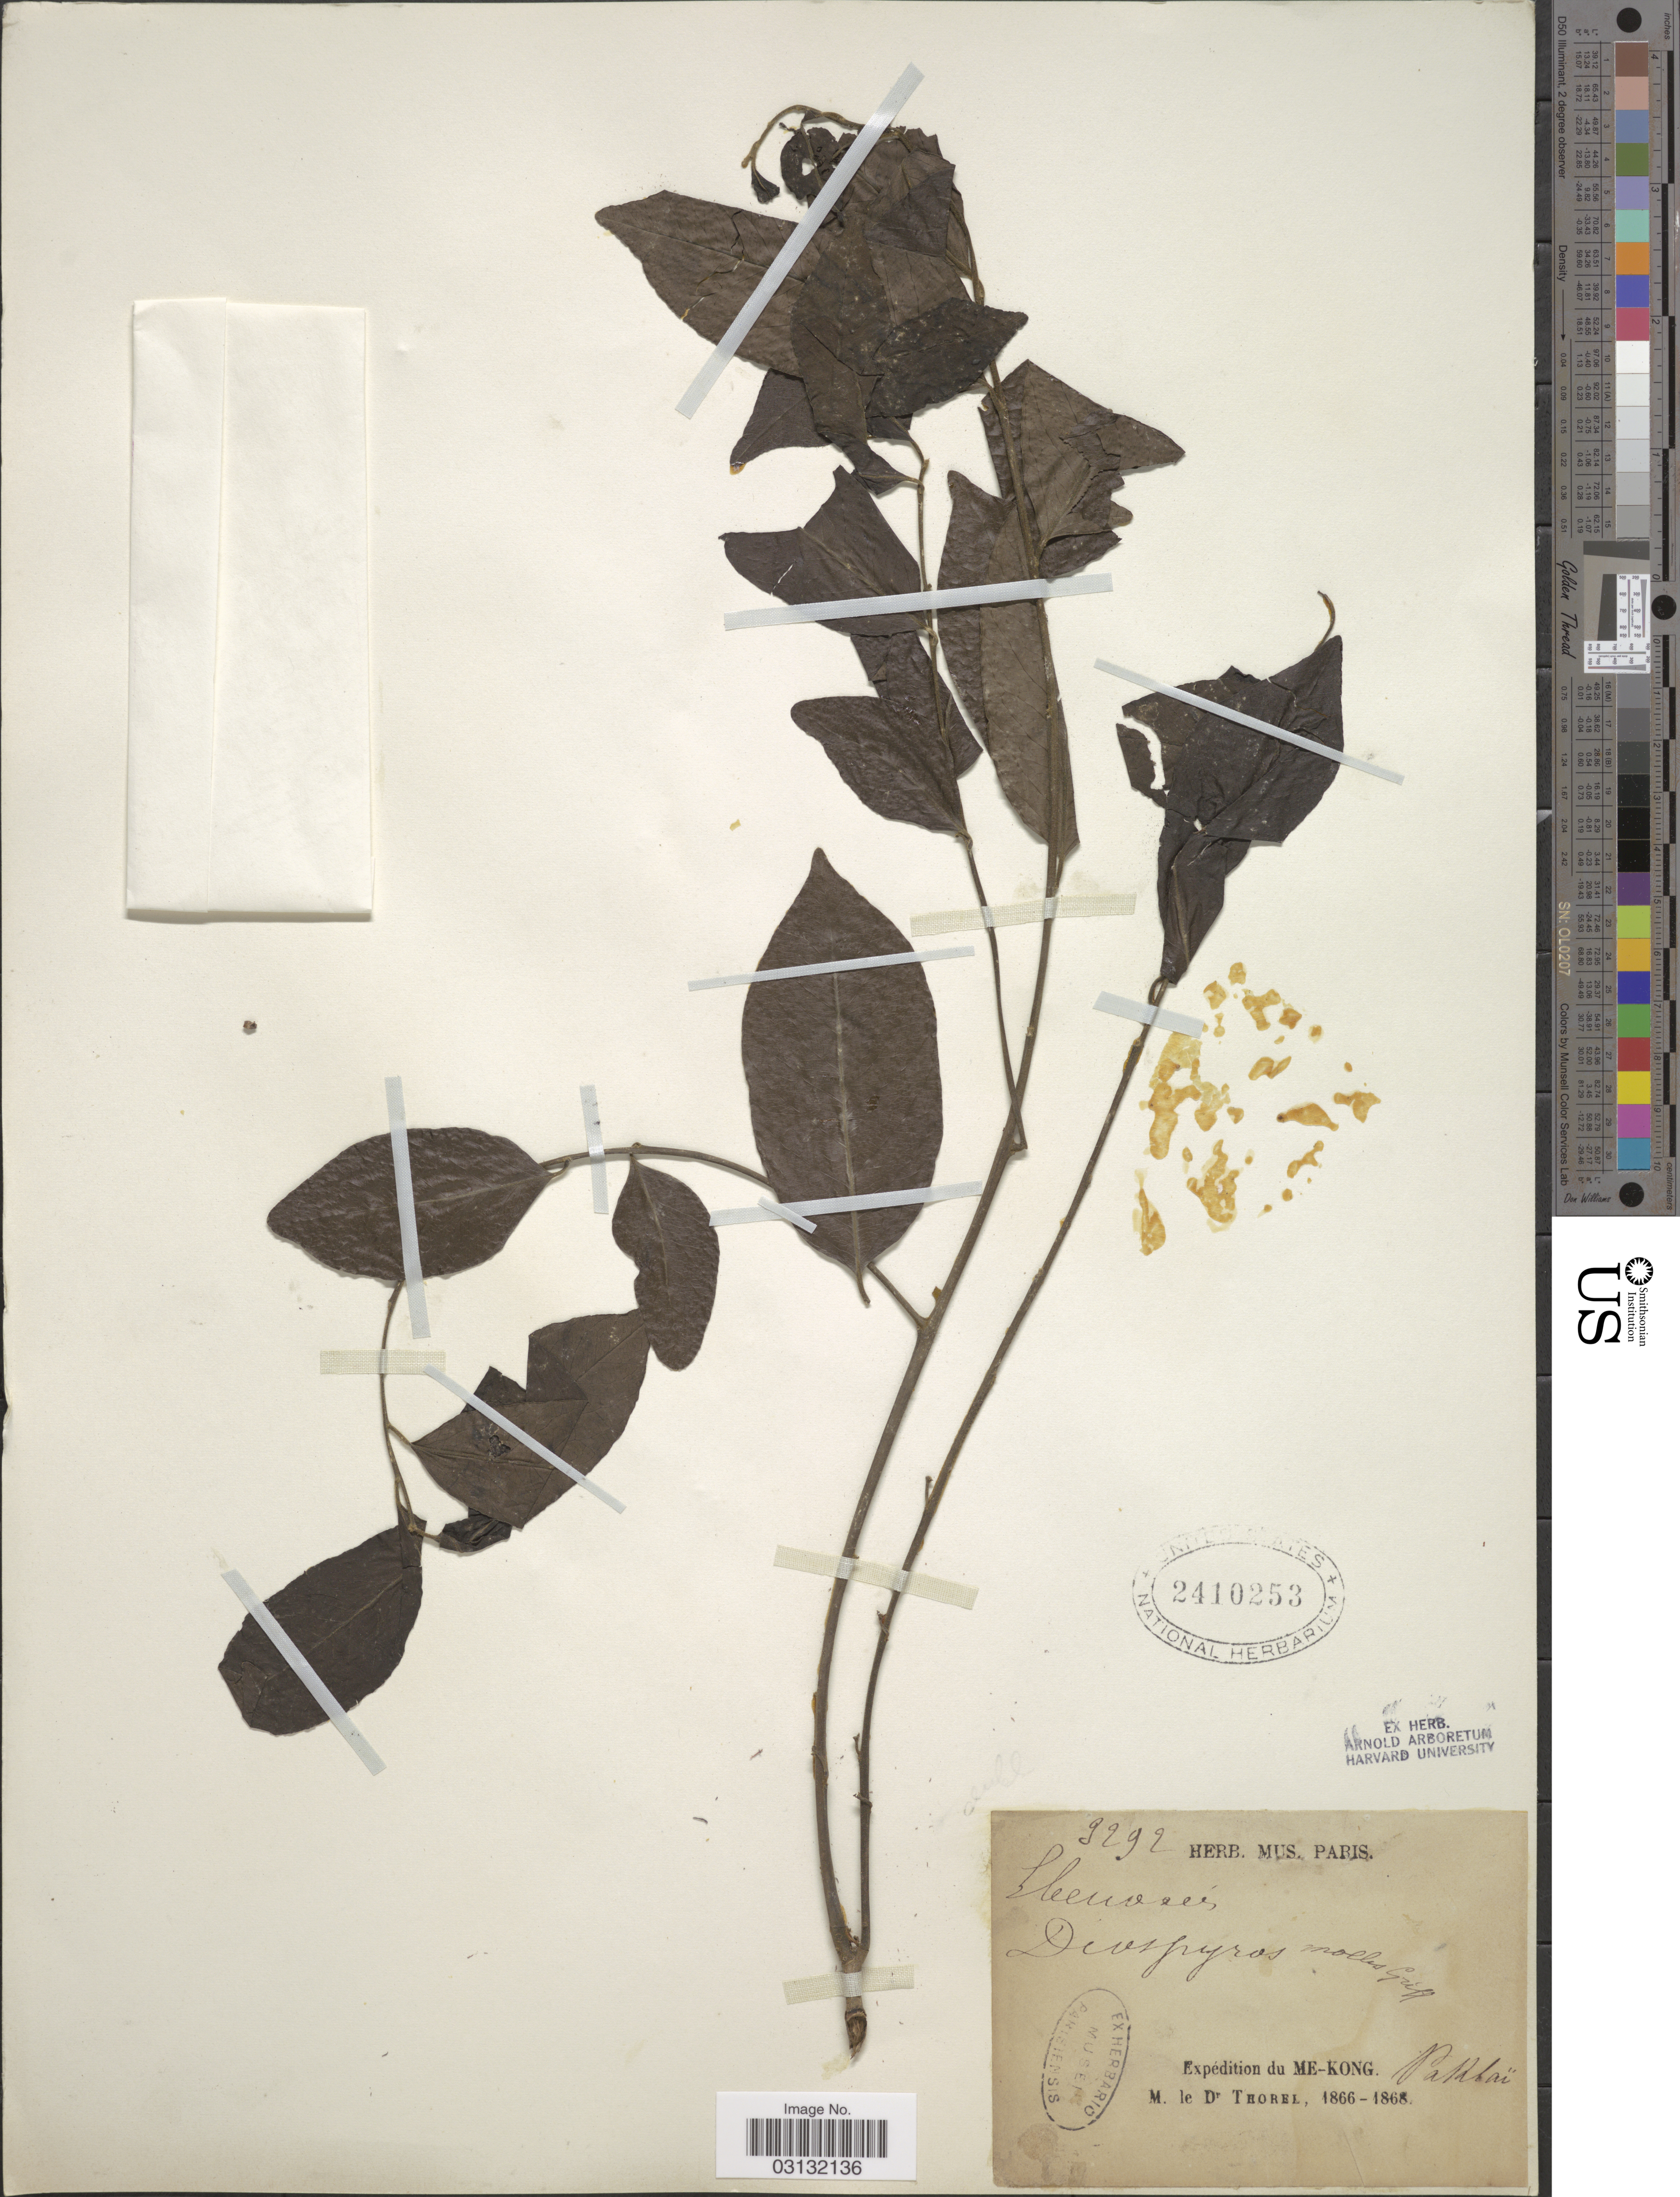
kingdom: Plantae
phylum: Tracheophyta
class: Magnoliopsida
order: Ericales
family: Ebenaceae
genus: Diospyros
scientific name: Diospyros mollis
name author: Griff.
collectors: C. Thorel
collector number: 3292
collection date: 1866/1868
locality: Me-Kong, Pakbaï [interpreted].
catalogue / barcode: US 2410253